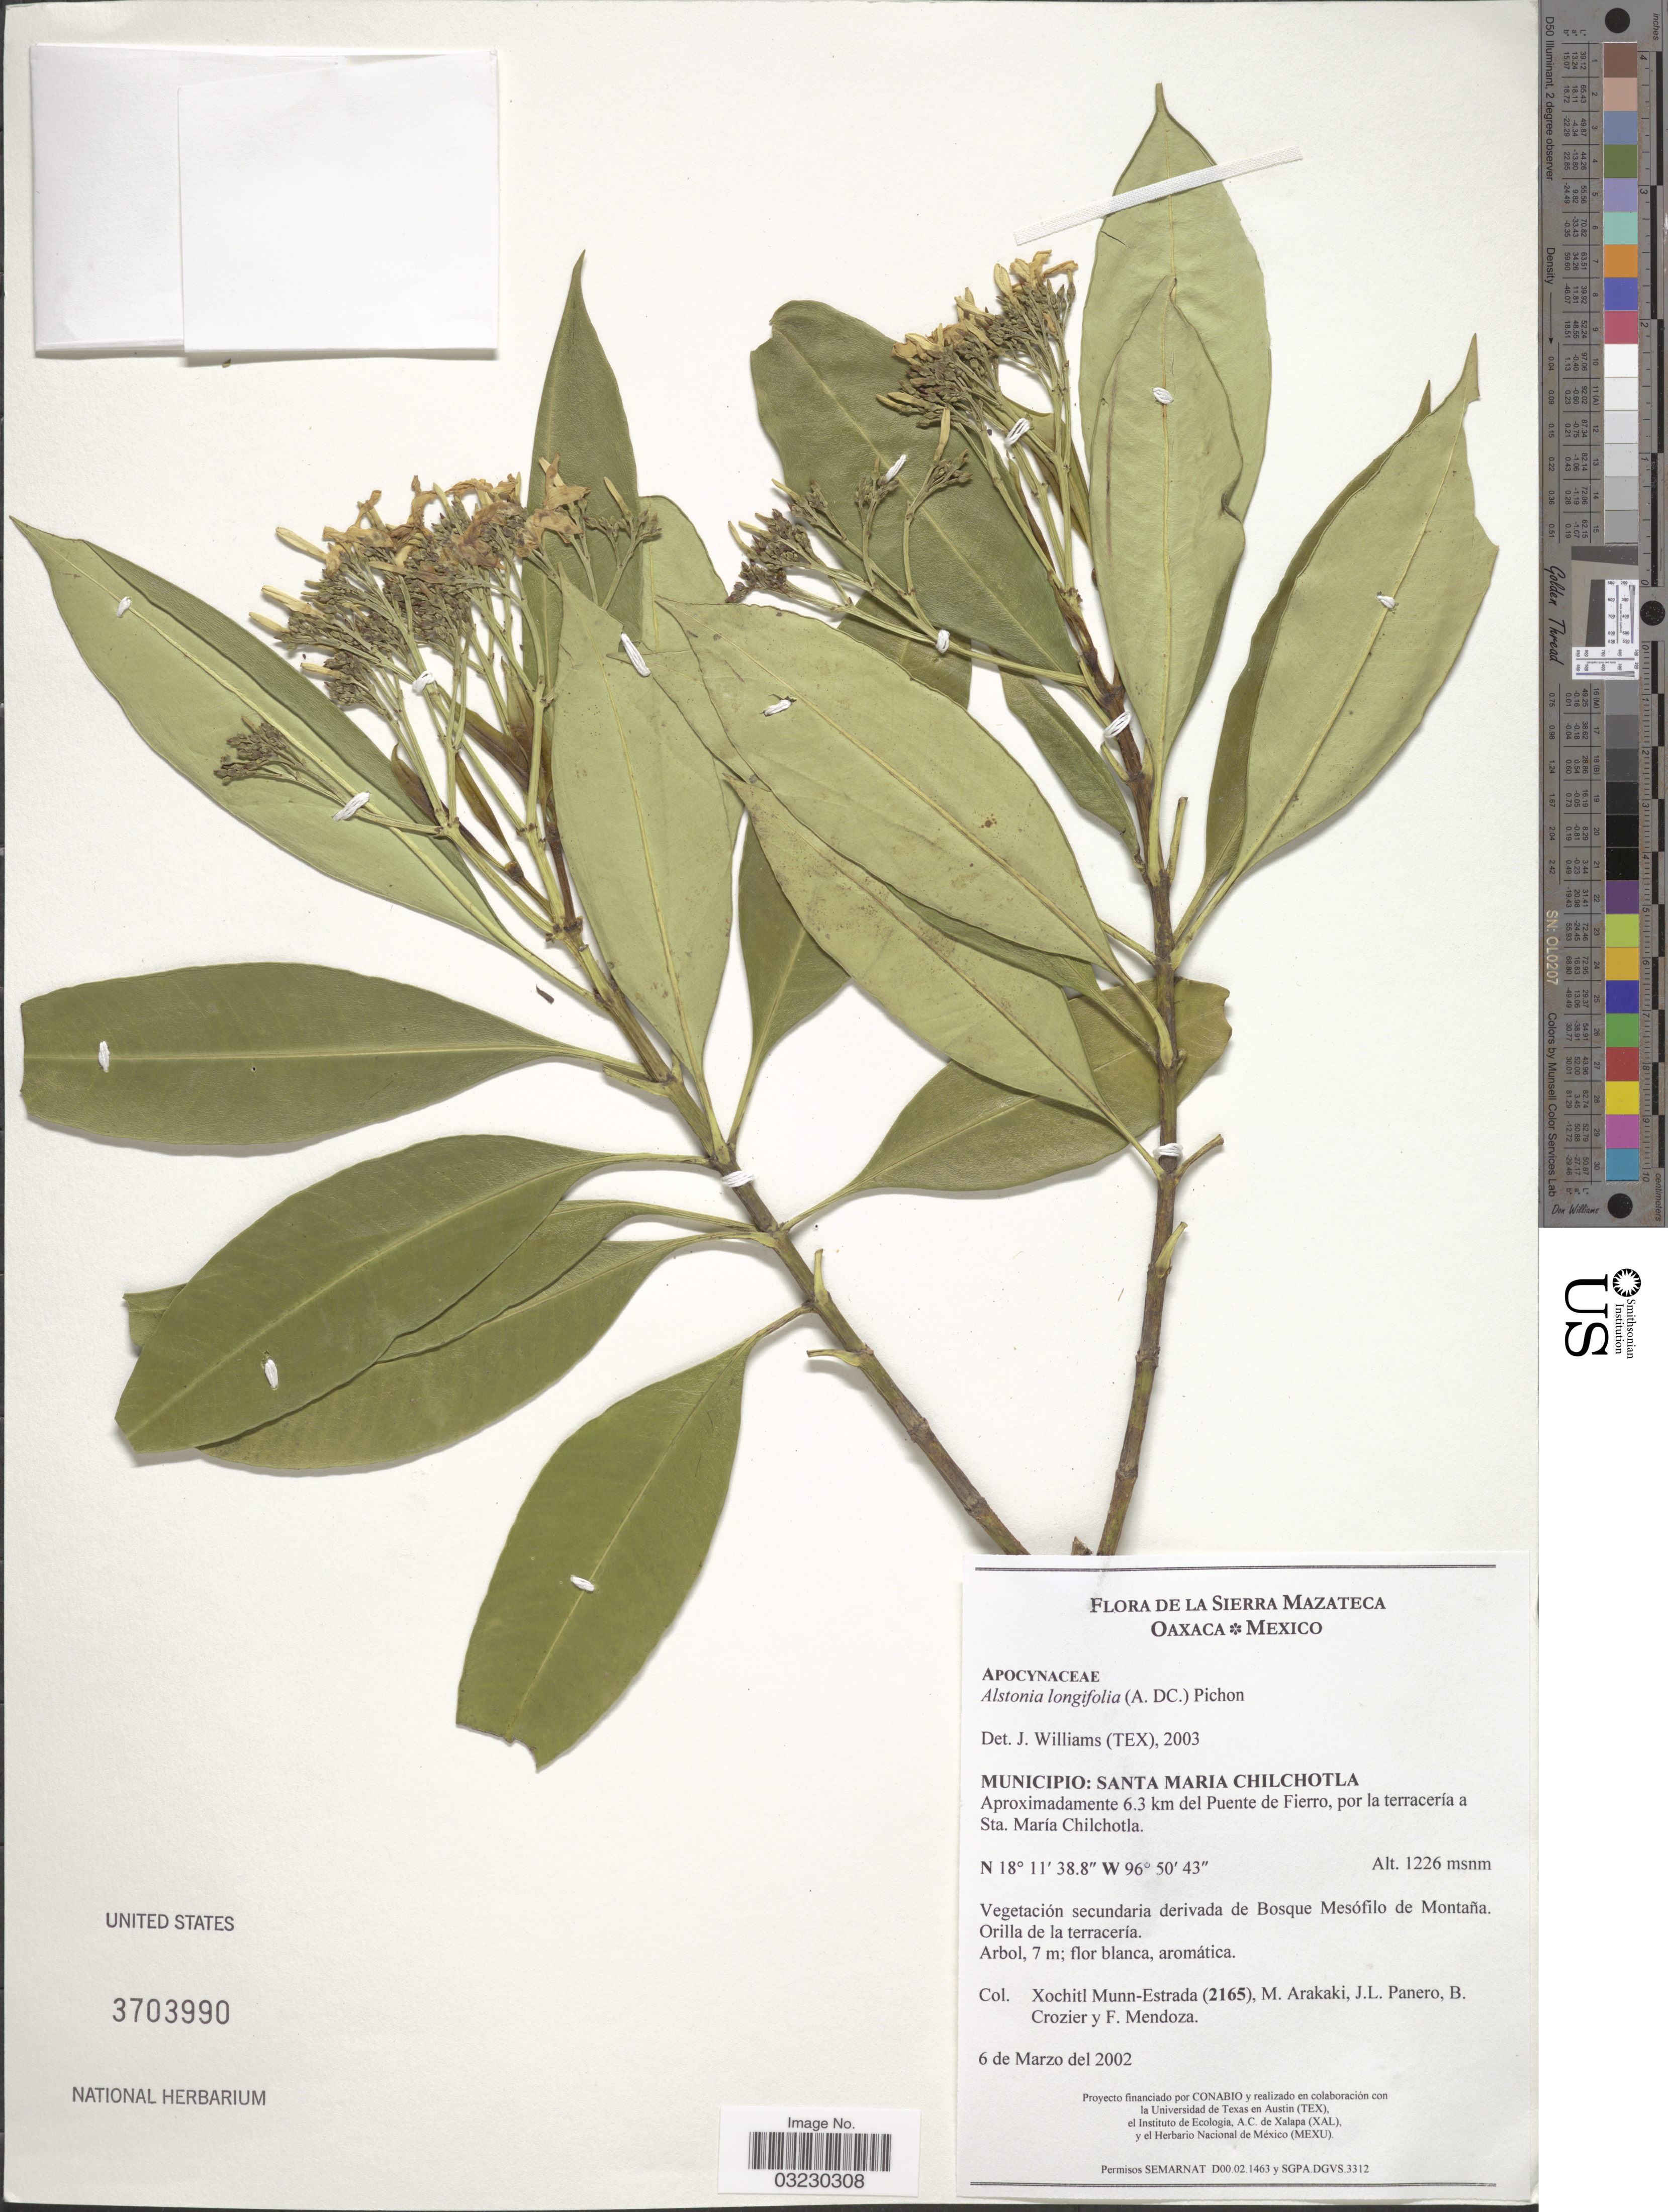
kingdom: Plantae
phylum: Tracheophyta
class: Magnoliopsida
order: Gentianales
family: Apocynaceae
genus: Tonduzia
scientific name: Tonduzia longifolia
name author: (A. DC.) Woodson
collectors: X. Munn-Estrada, M. Arakaki, J. L. Panero, B. Crozier & F. Mendoza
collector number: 2165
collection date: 2002-03-06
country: Mexico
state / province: Oaxaca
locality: La Sierra Mazateca. Municipio: Santa Maria Chilchotla. Aproximadamente 6.3 km del Puente de Fierro, por la terracería a Sta. María Chilchotla.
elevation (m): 1226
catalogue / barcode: US 3703990